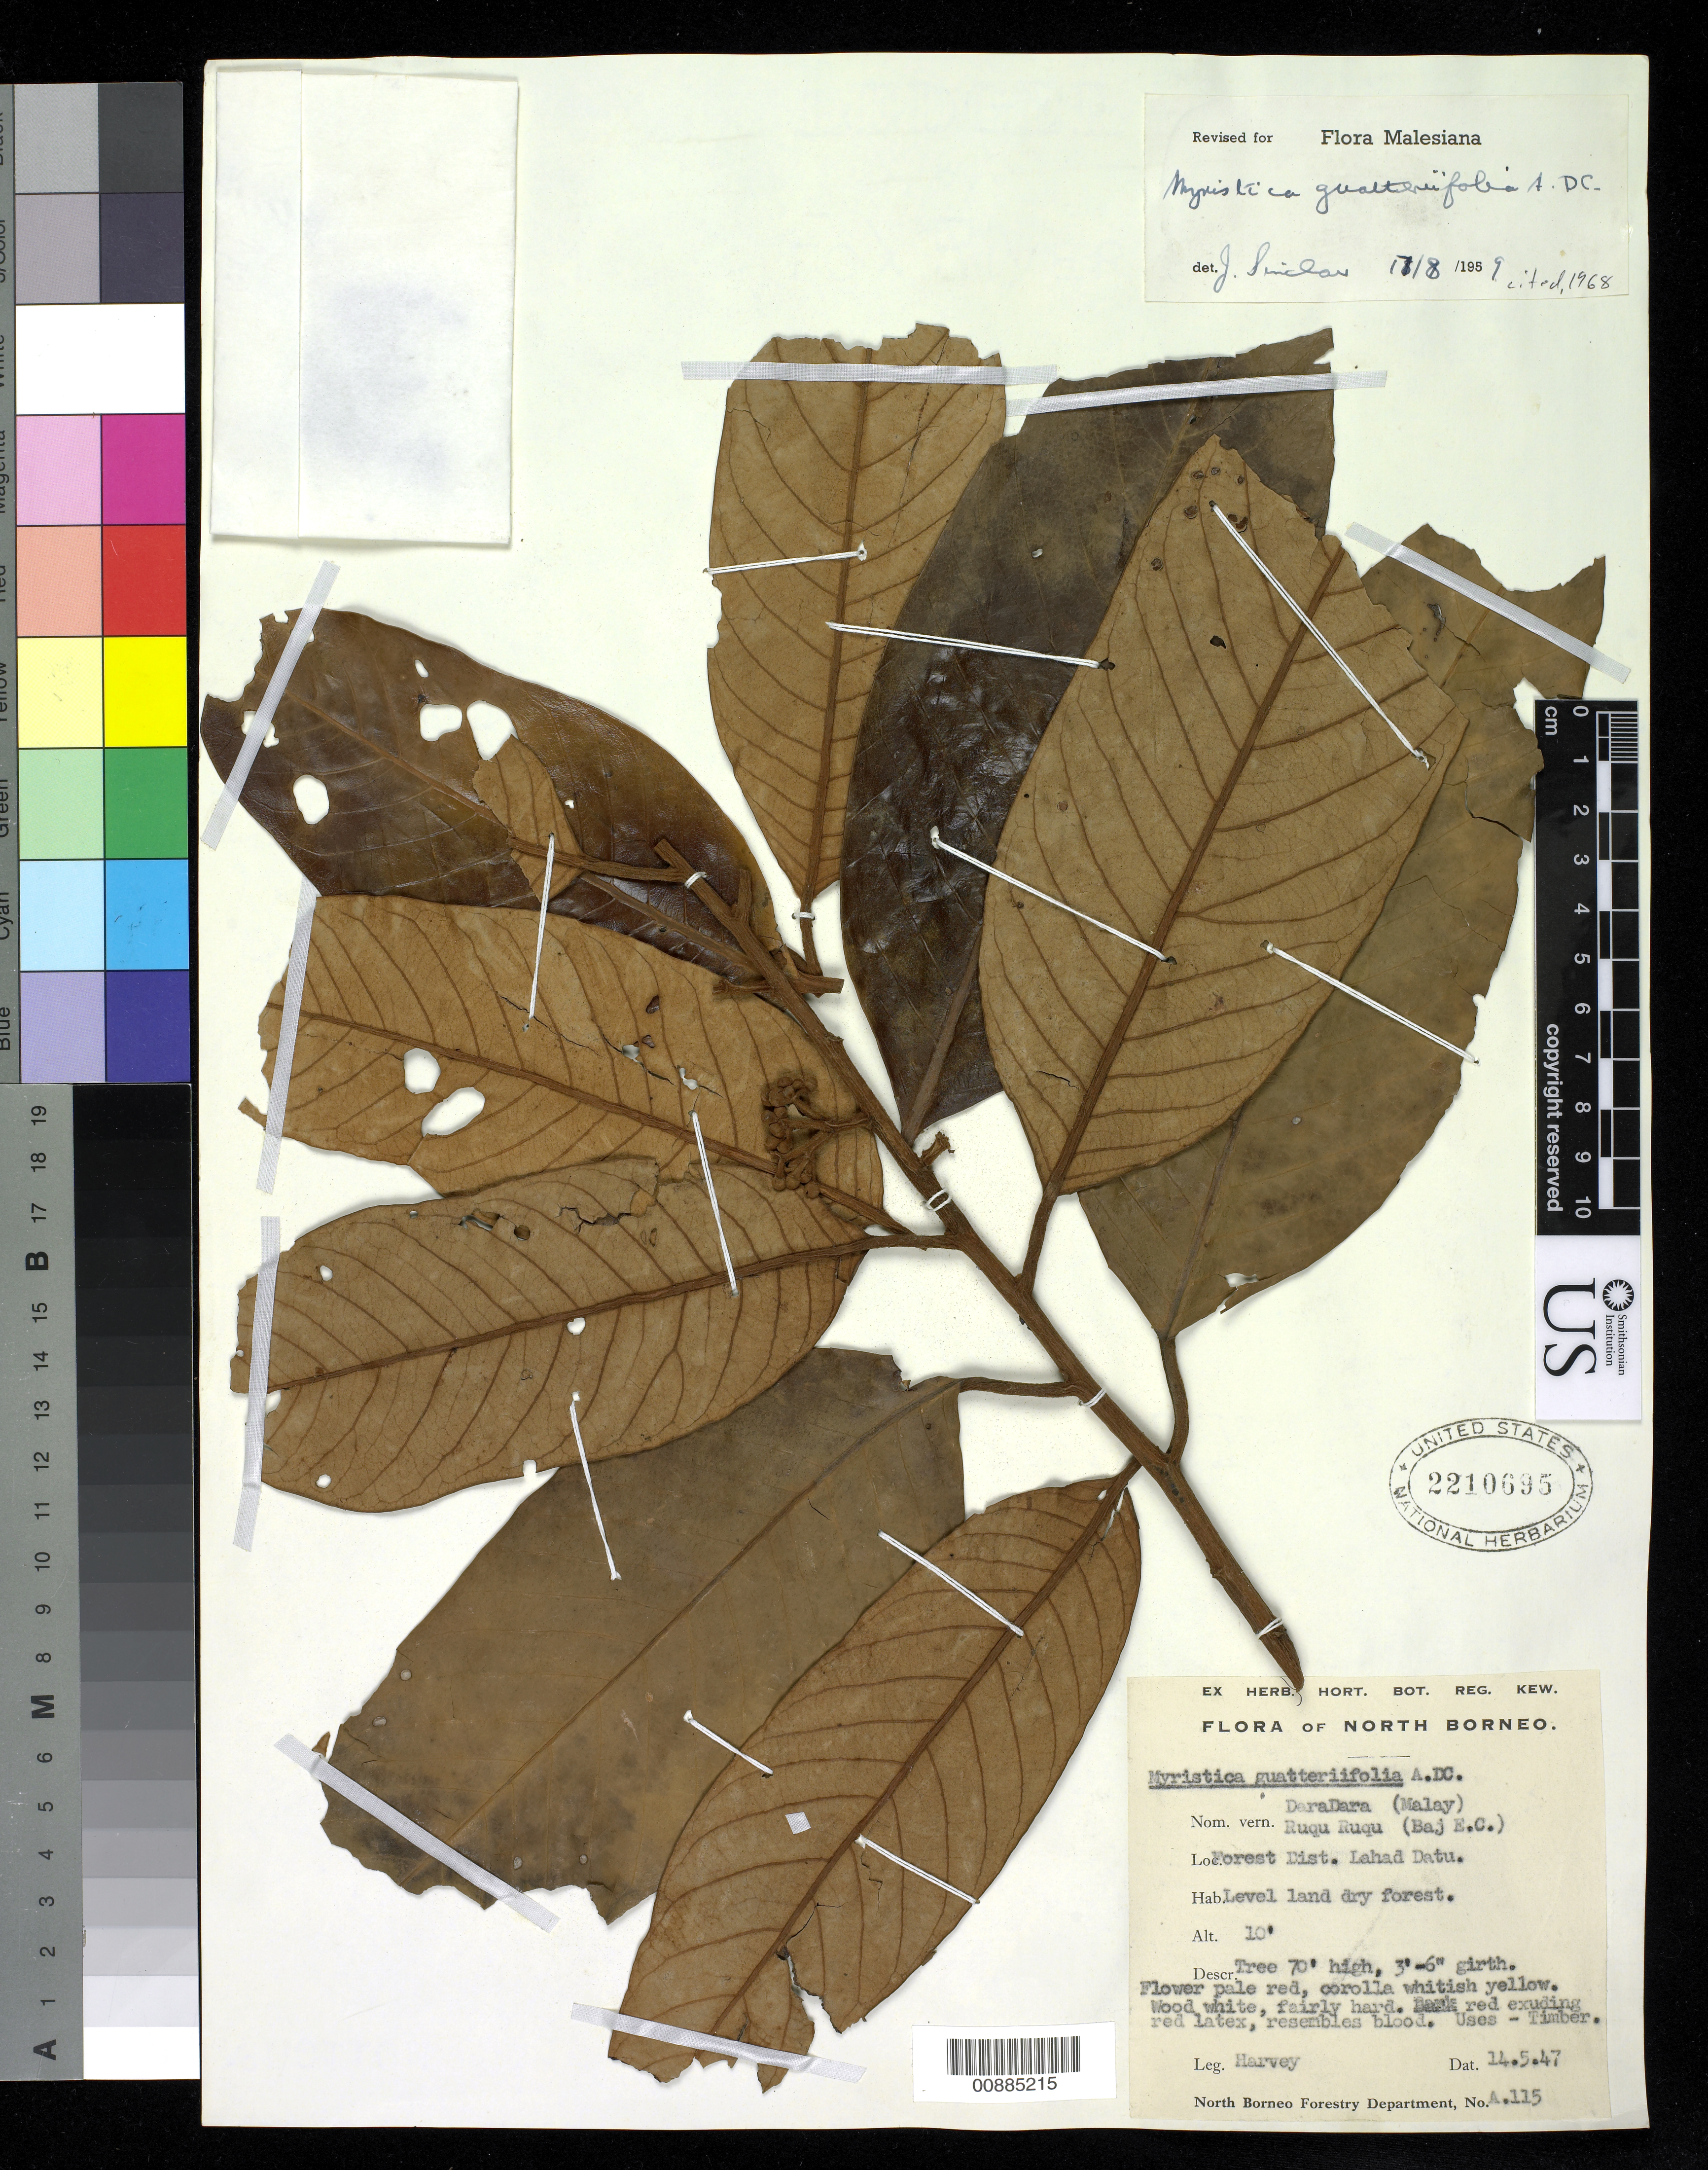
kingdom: Plantae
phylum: Tracheophyta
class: Magnoliopsida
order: Magnoliales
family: Myristicaceae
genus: Myristica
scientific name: Myristica guatteriifolia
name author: A. DC.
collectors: A. Cuadra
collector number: A 115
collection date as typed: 25 Feb 1949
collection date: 1949-02-25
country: Malaysia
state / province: Sabah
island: Borneo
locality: Sandakan F.D., Elopura, State Forest Mile 15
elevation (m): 15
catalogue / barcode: US 2210695